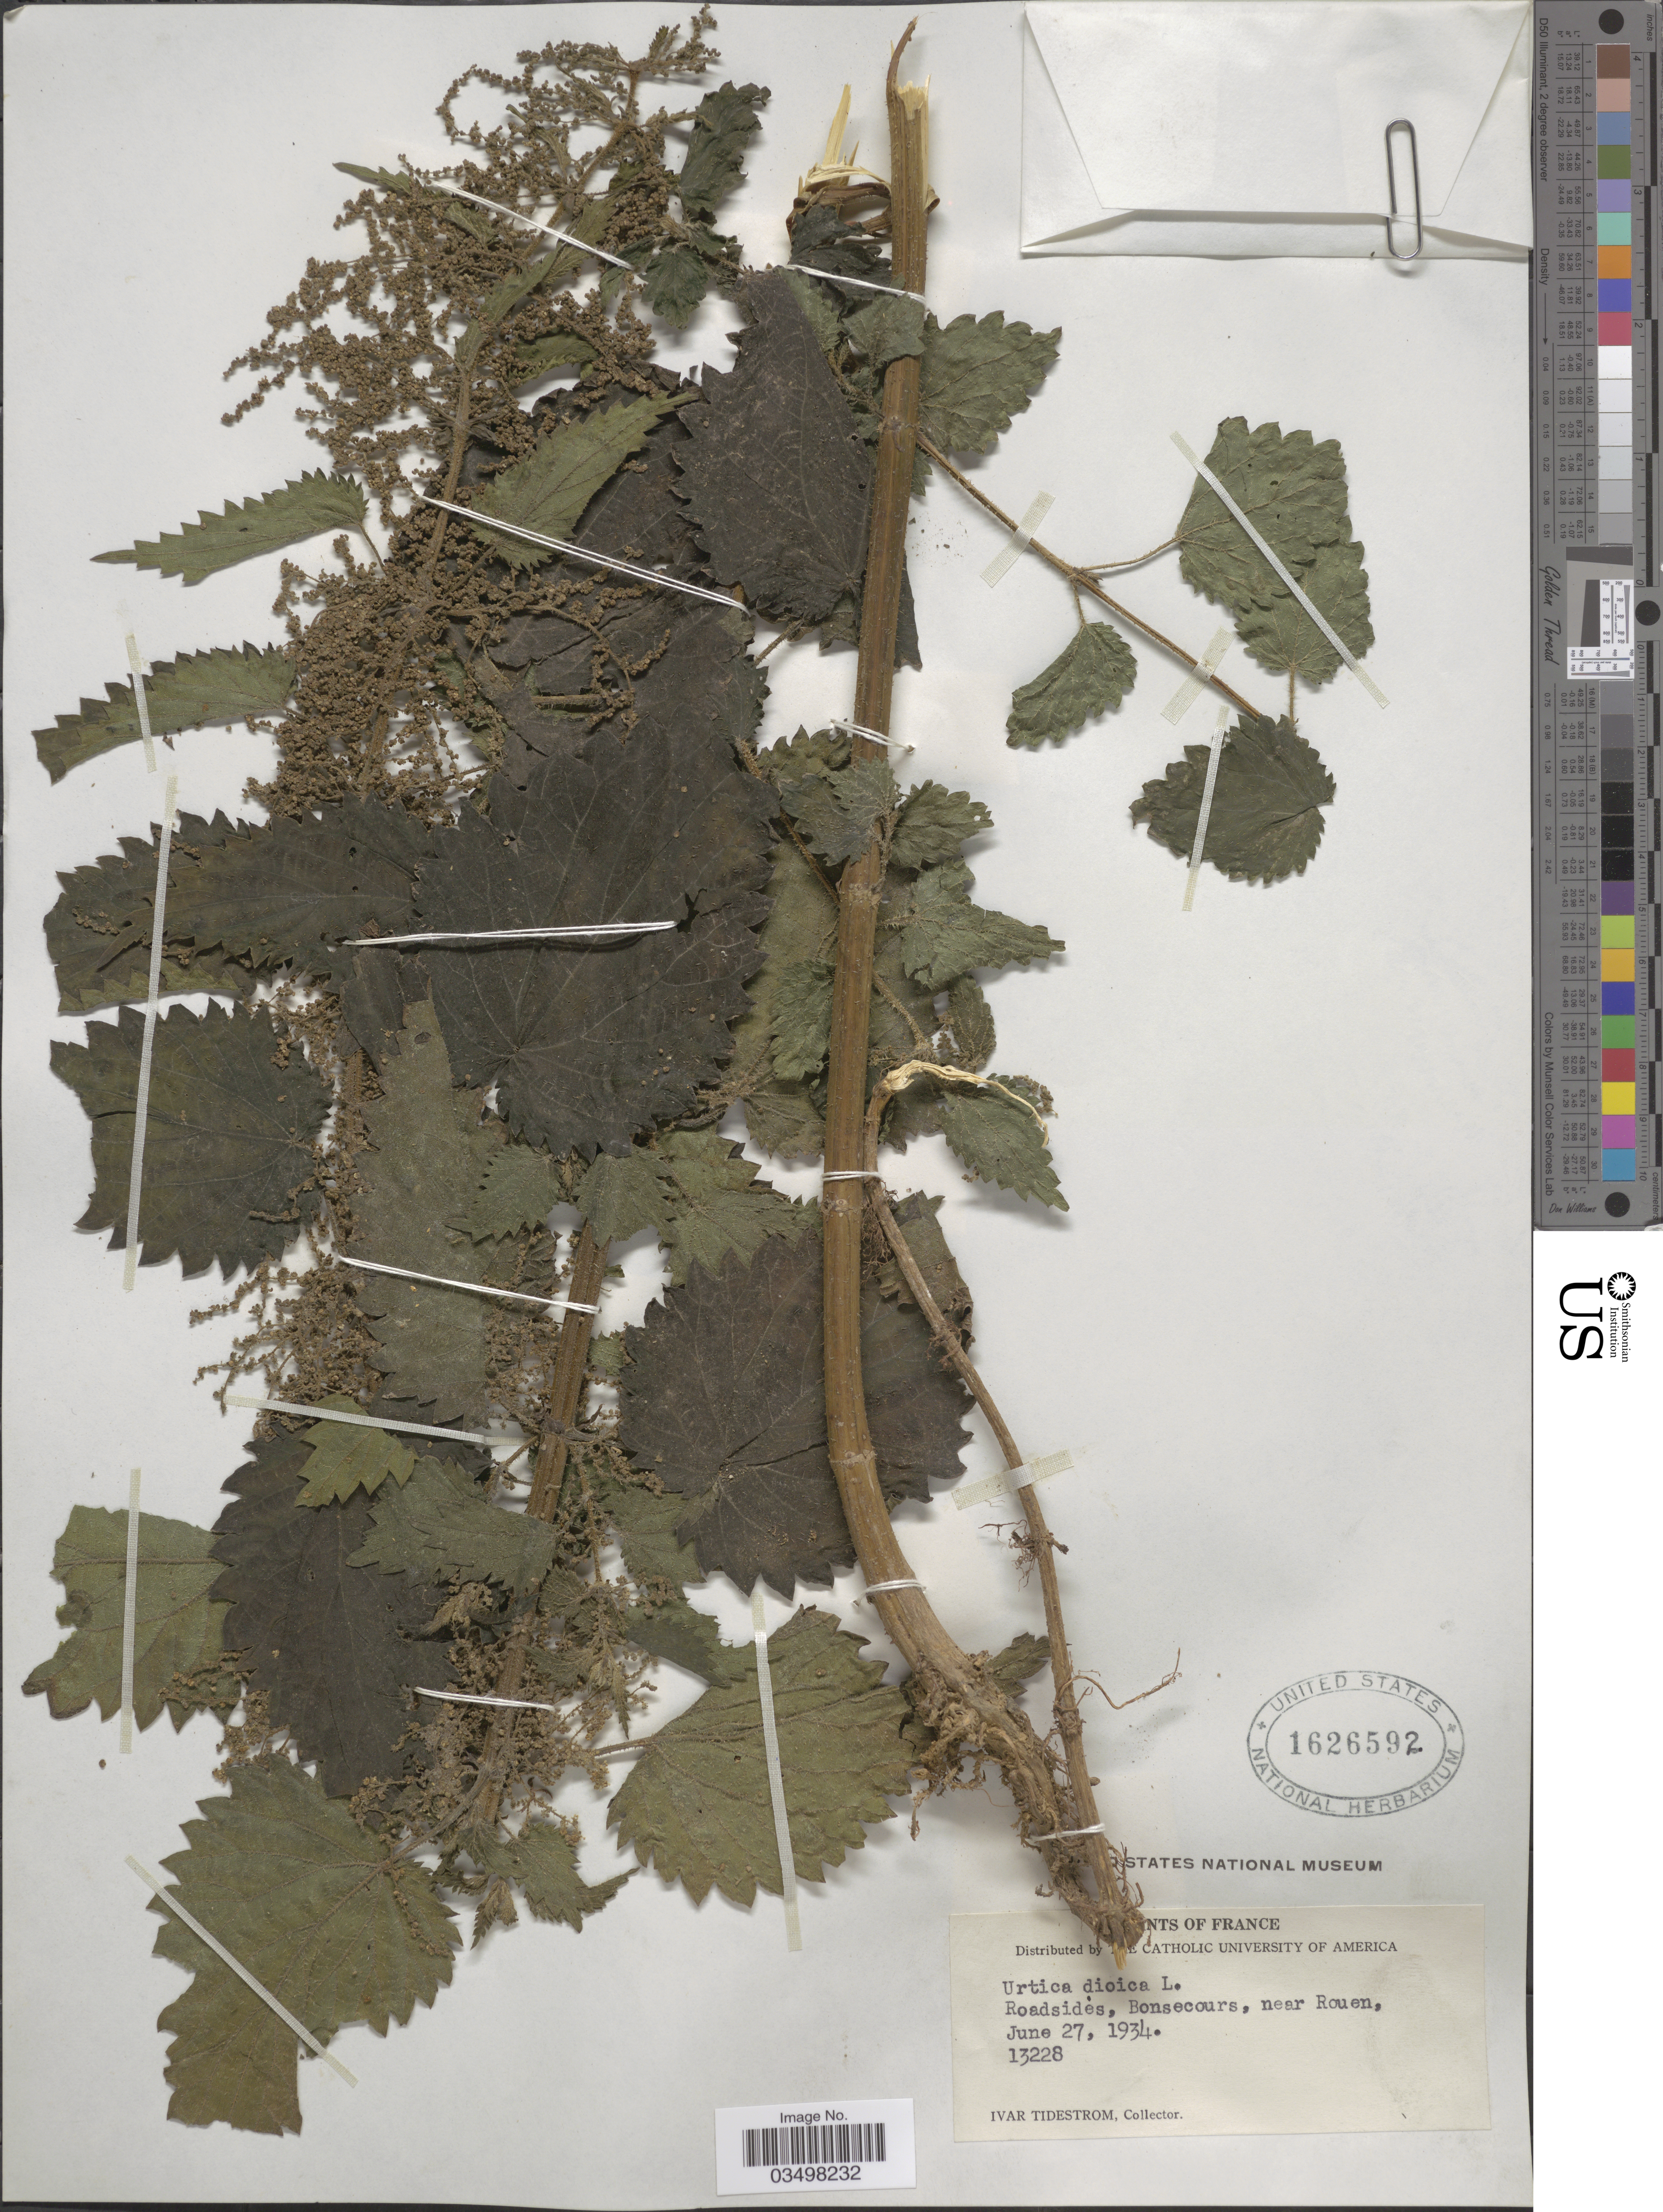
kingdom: Plantae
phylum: Tracheophyta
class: Magnoliopsida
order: Rosales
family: Urticaceae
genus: Urtica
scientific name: Urtica dioica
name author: L.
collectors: I. F. Tidestrom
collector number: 13228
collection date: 1934-06-27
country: France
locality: Roadsides, Bonsecours, near Rouen.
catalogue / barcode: US 1626592